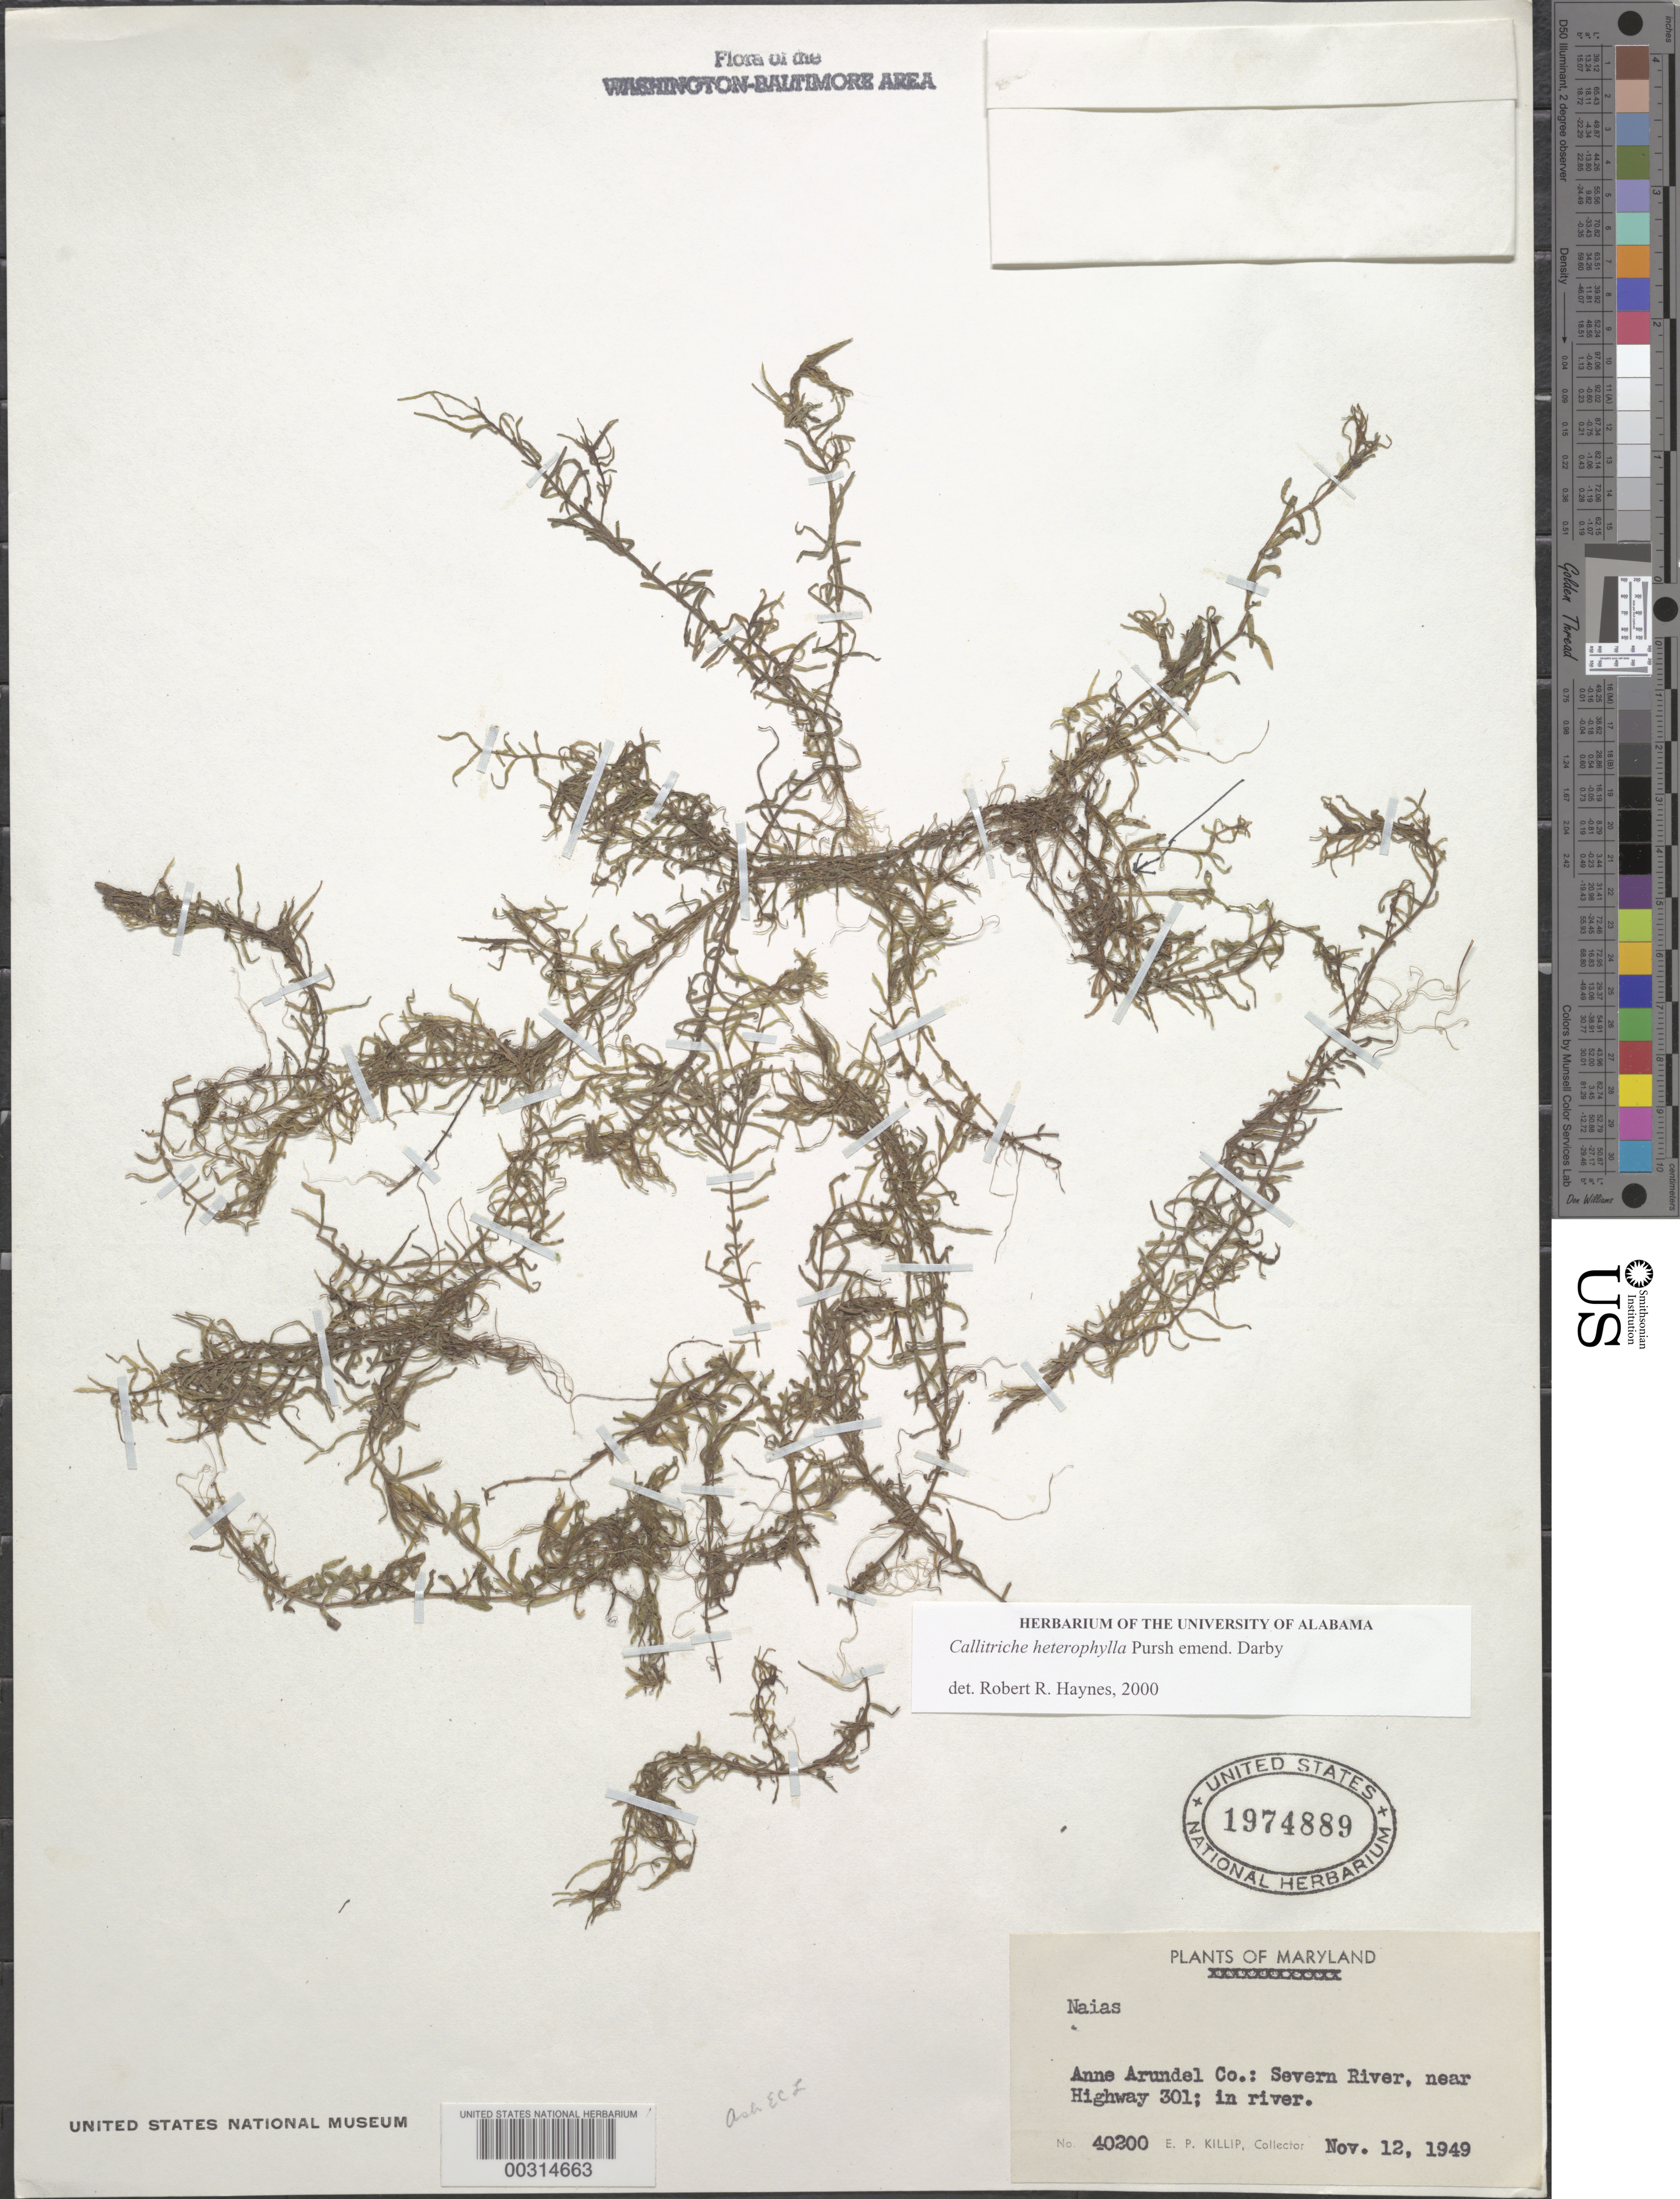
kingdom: Plantae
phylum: Tracheophyta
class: Magnoliopsida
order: Lamiales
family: Plantaginaceae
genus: Callitriche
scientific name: Callitriche heterophylla Pursh emend. Darby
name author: Pursh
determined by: Haynes, R. R.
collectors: E. P. Killip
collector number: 40200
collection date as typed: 12 Nov 1949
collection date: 1949-11-12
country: United States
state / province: Maryland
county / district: Anne Arundel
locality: Severn River near Highway 301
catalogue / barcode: US 1974889